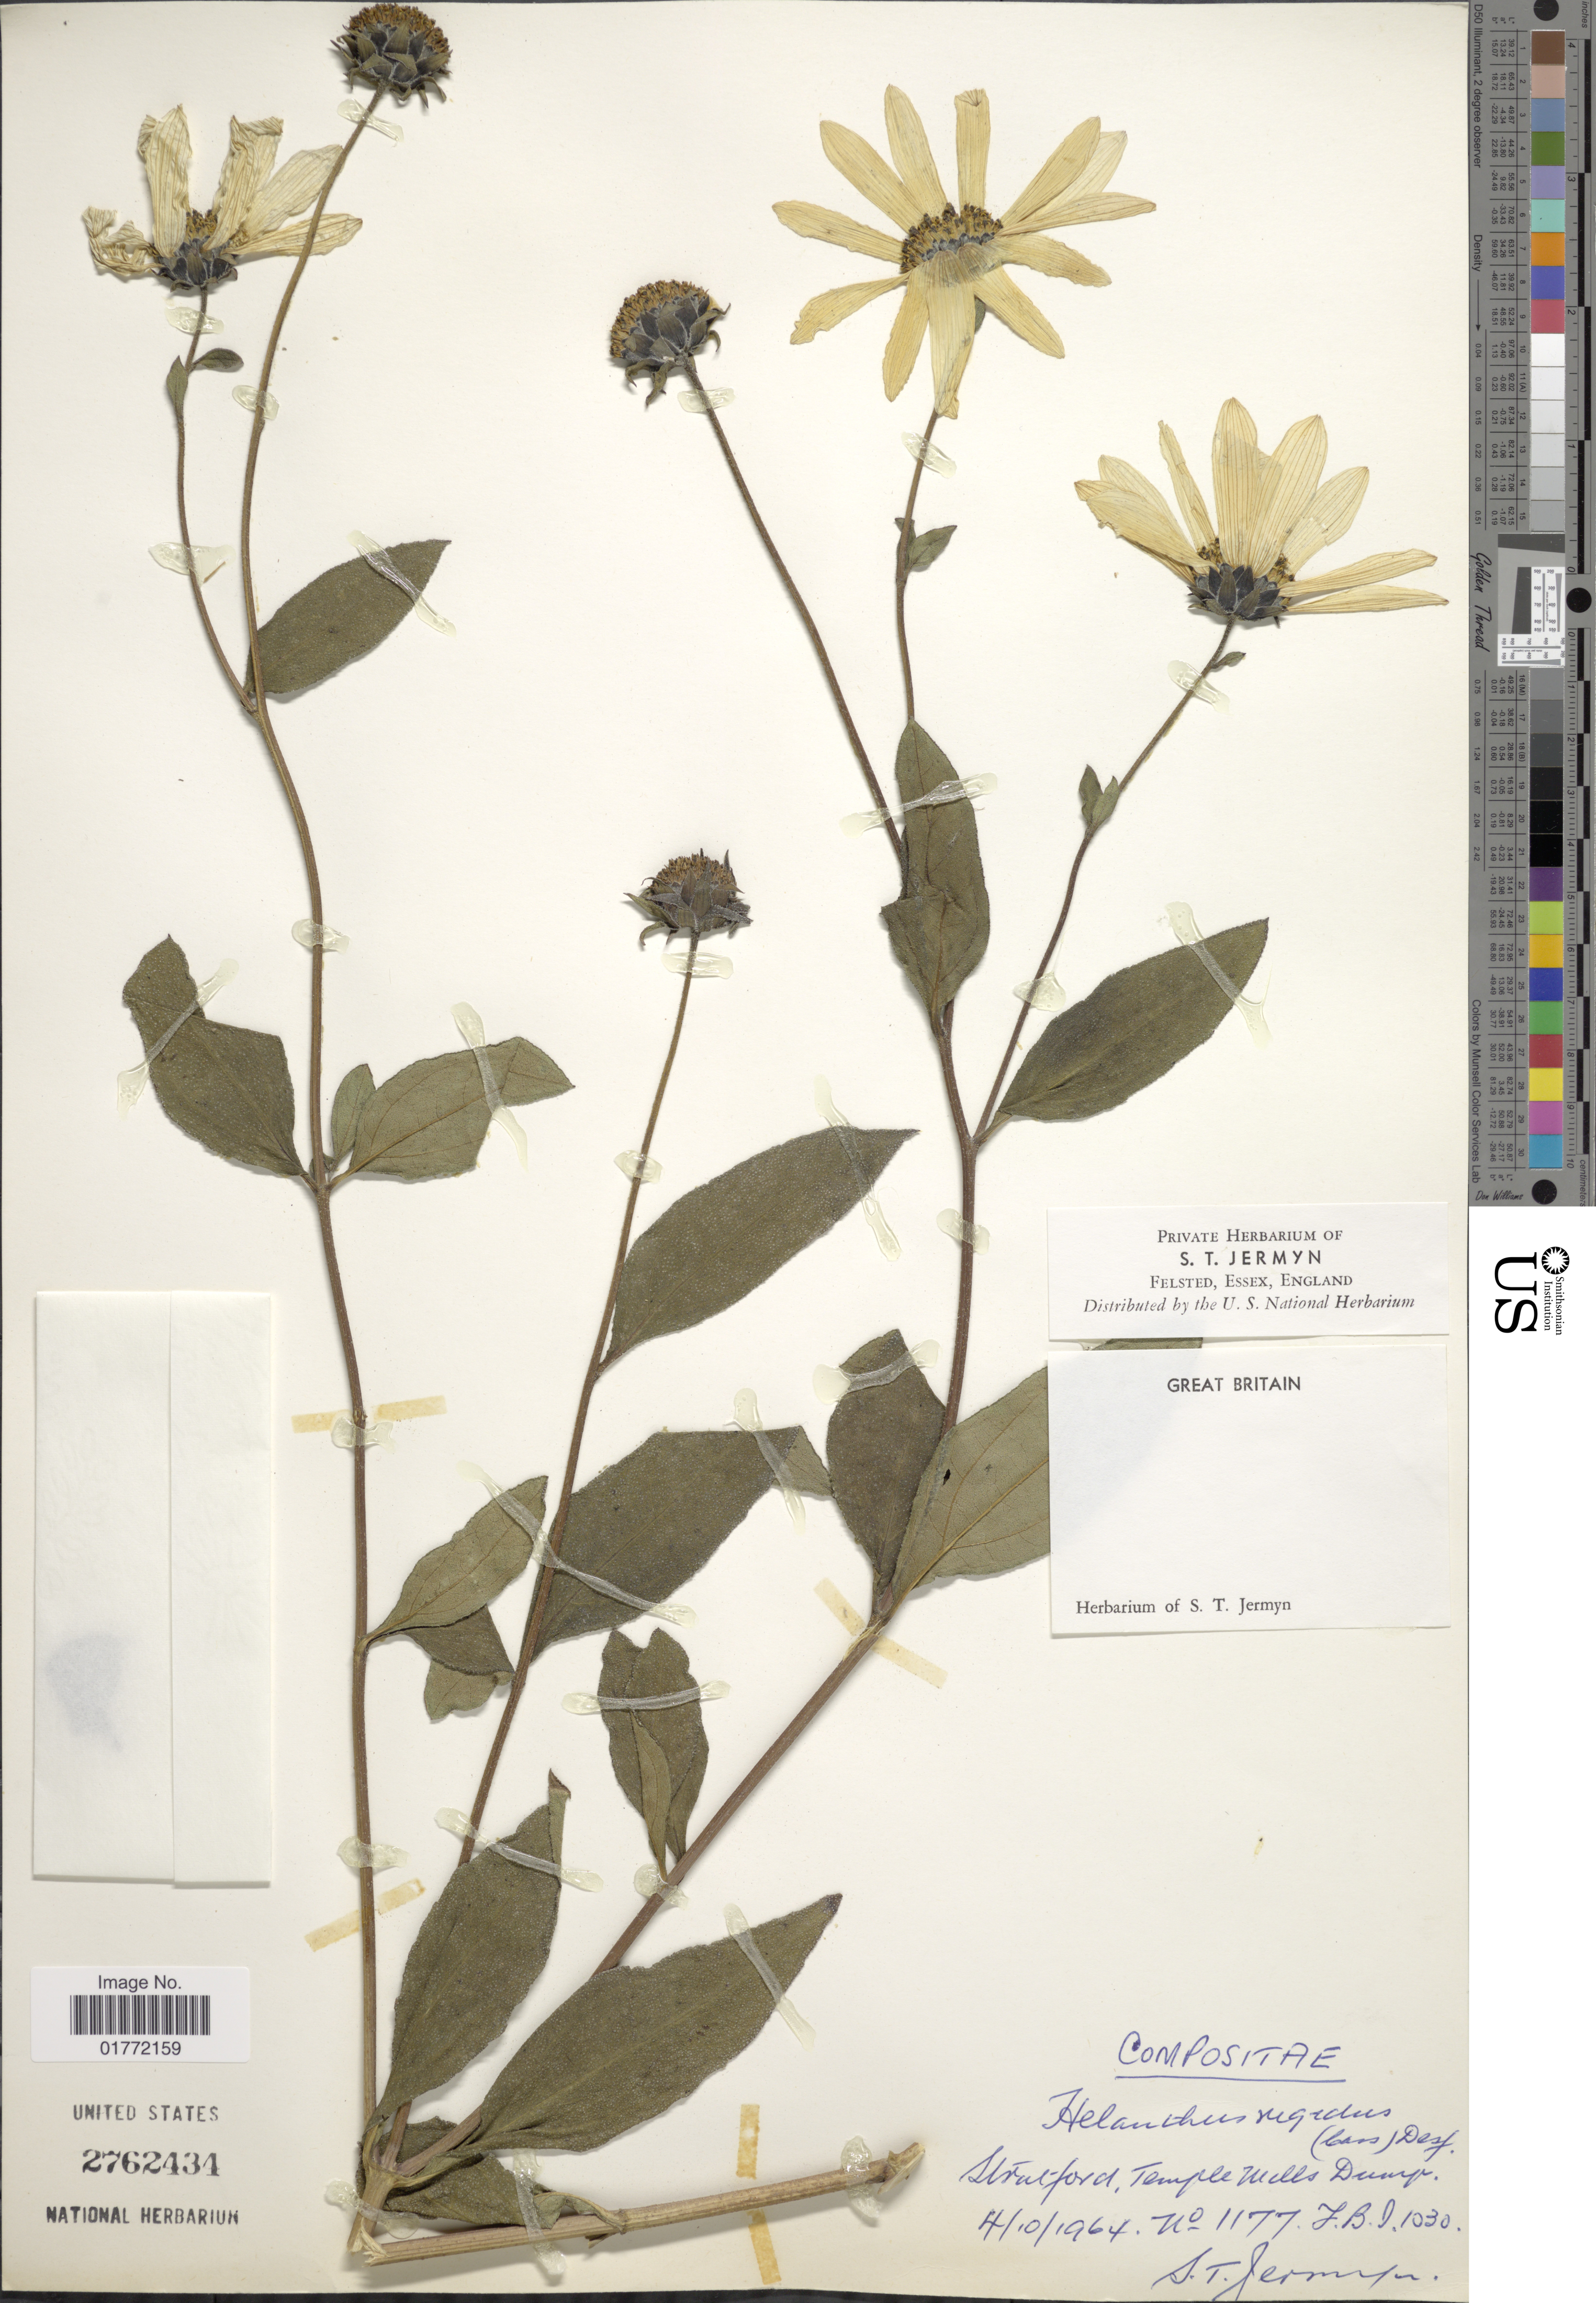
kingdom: Plantae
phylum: Tracheophyta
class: Magnoliopsida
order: Asterales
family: Asteraceae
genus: Helianthus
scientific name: Helianthus rigidus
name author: (Cass.) Desf.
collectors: S. Jermyn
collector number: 1177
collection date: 1964-10-04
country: United Kingdom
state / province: England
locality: Great Britain, Stratford, Temple Mills Damp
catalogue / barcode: US 2762434